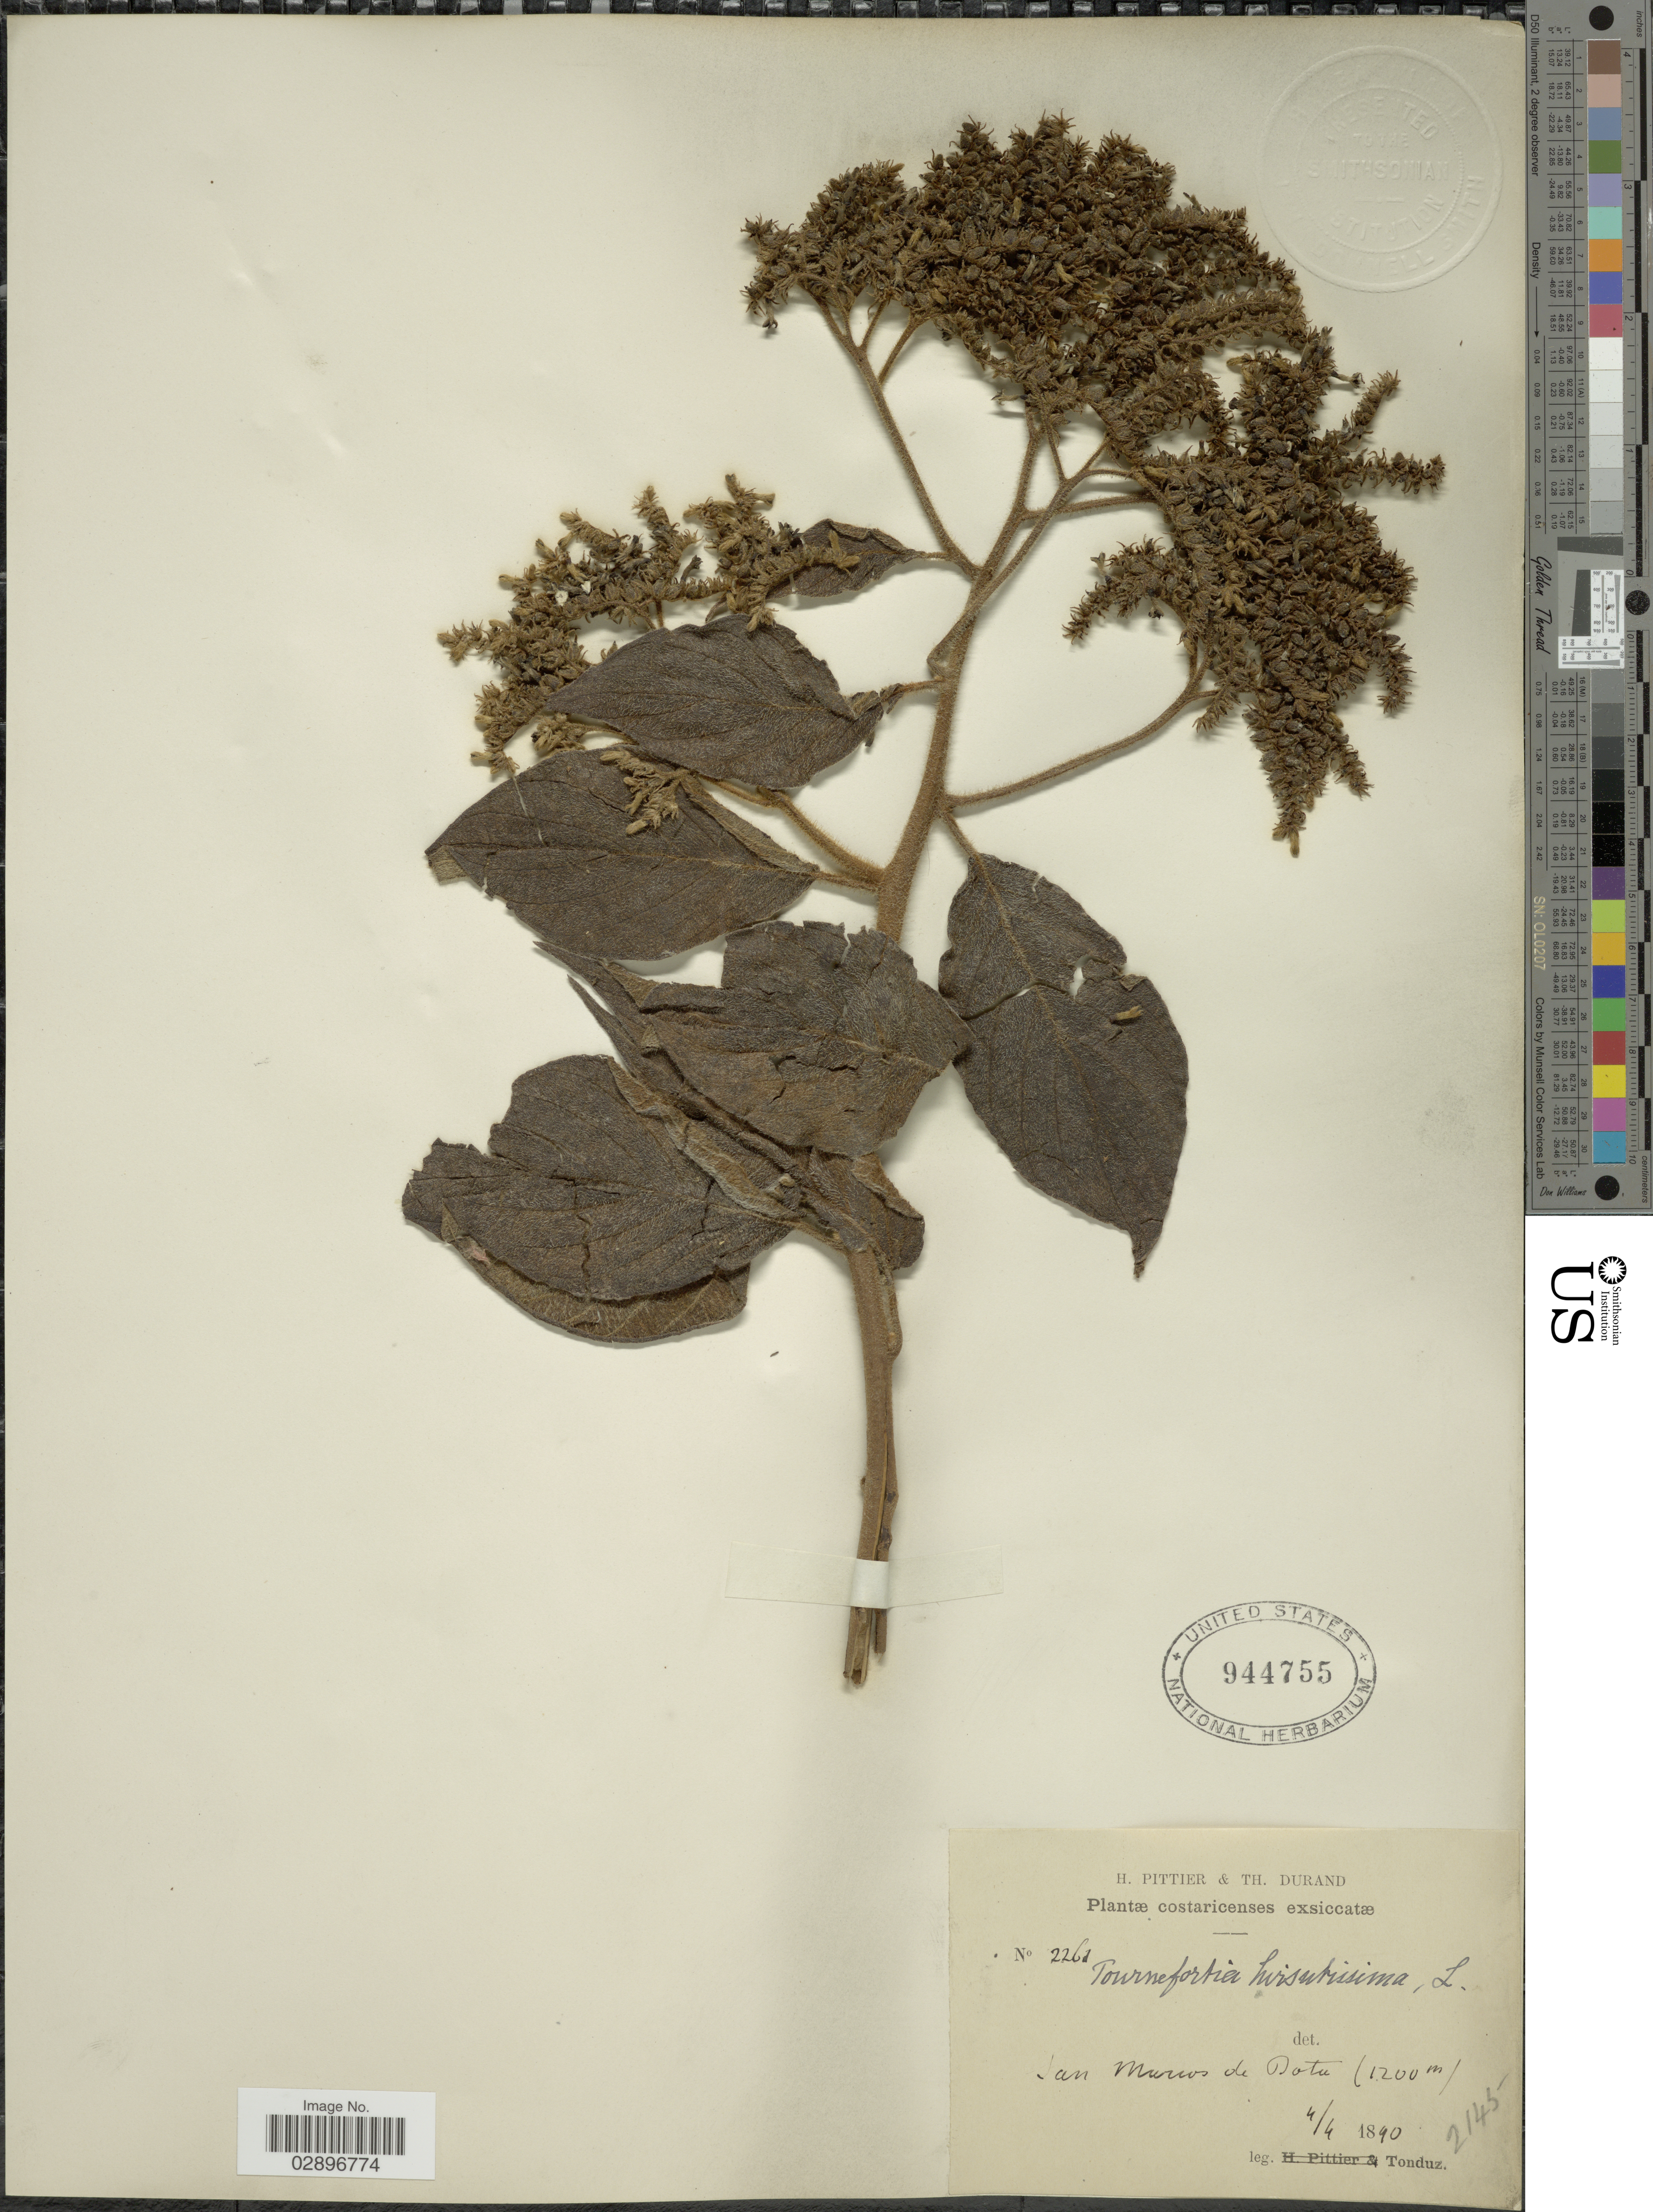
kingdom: Plantae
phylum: Tracheophyta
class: Magnoliopsida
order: Boraginales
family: Heliotropiaceae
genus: Tournefortia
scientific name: Tournefortia hirsutissima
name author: L.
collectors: Tonduz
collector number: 2262*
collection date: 1890-04-04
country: Costa Rica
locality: Costaricenses. San Marcos de Dota.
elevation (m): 1200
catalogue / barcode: US 944755